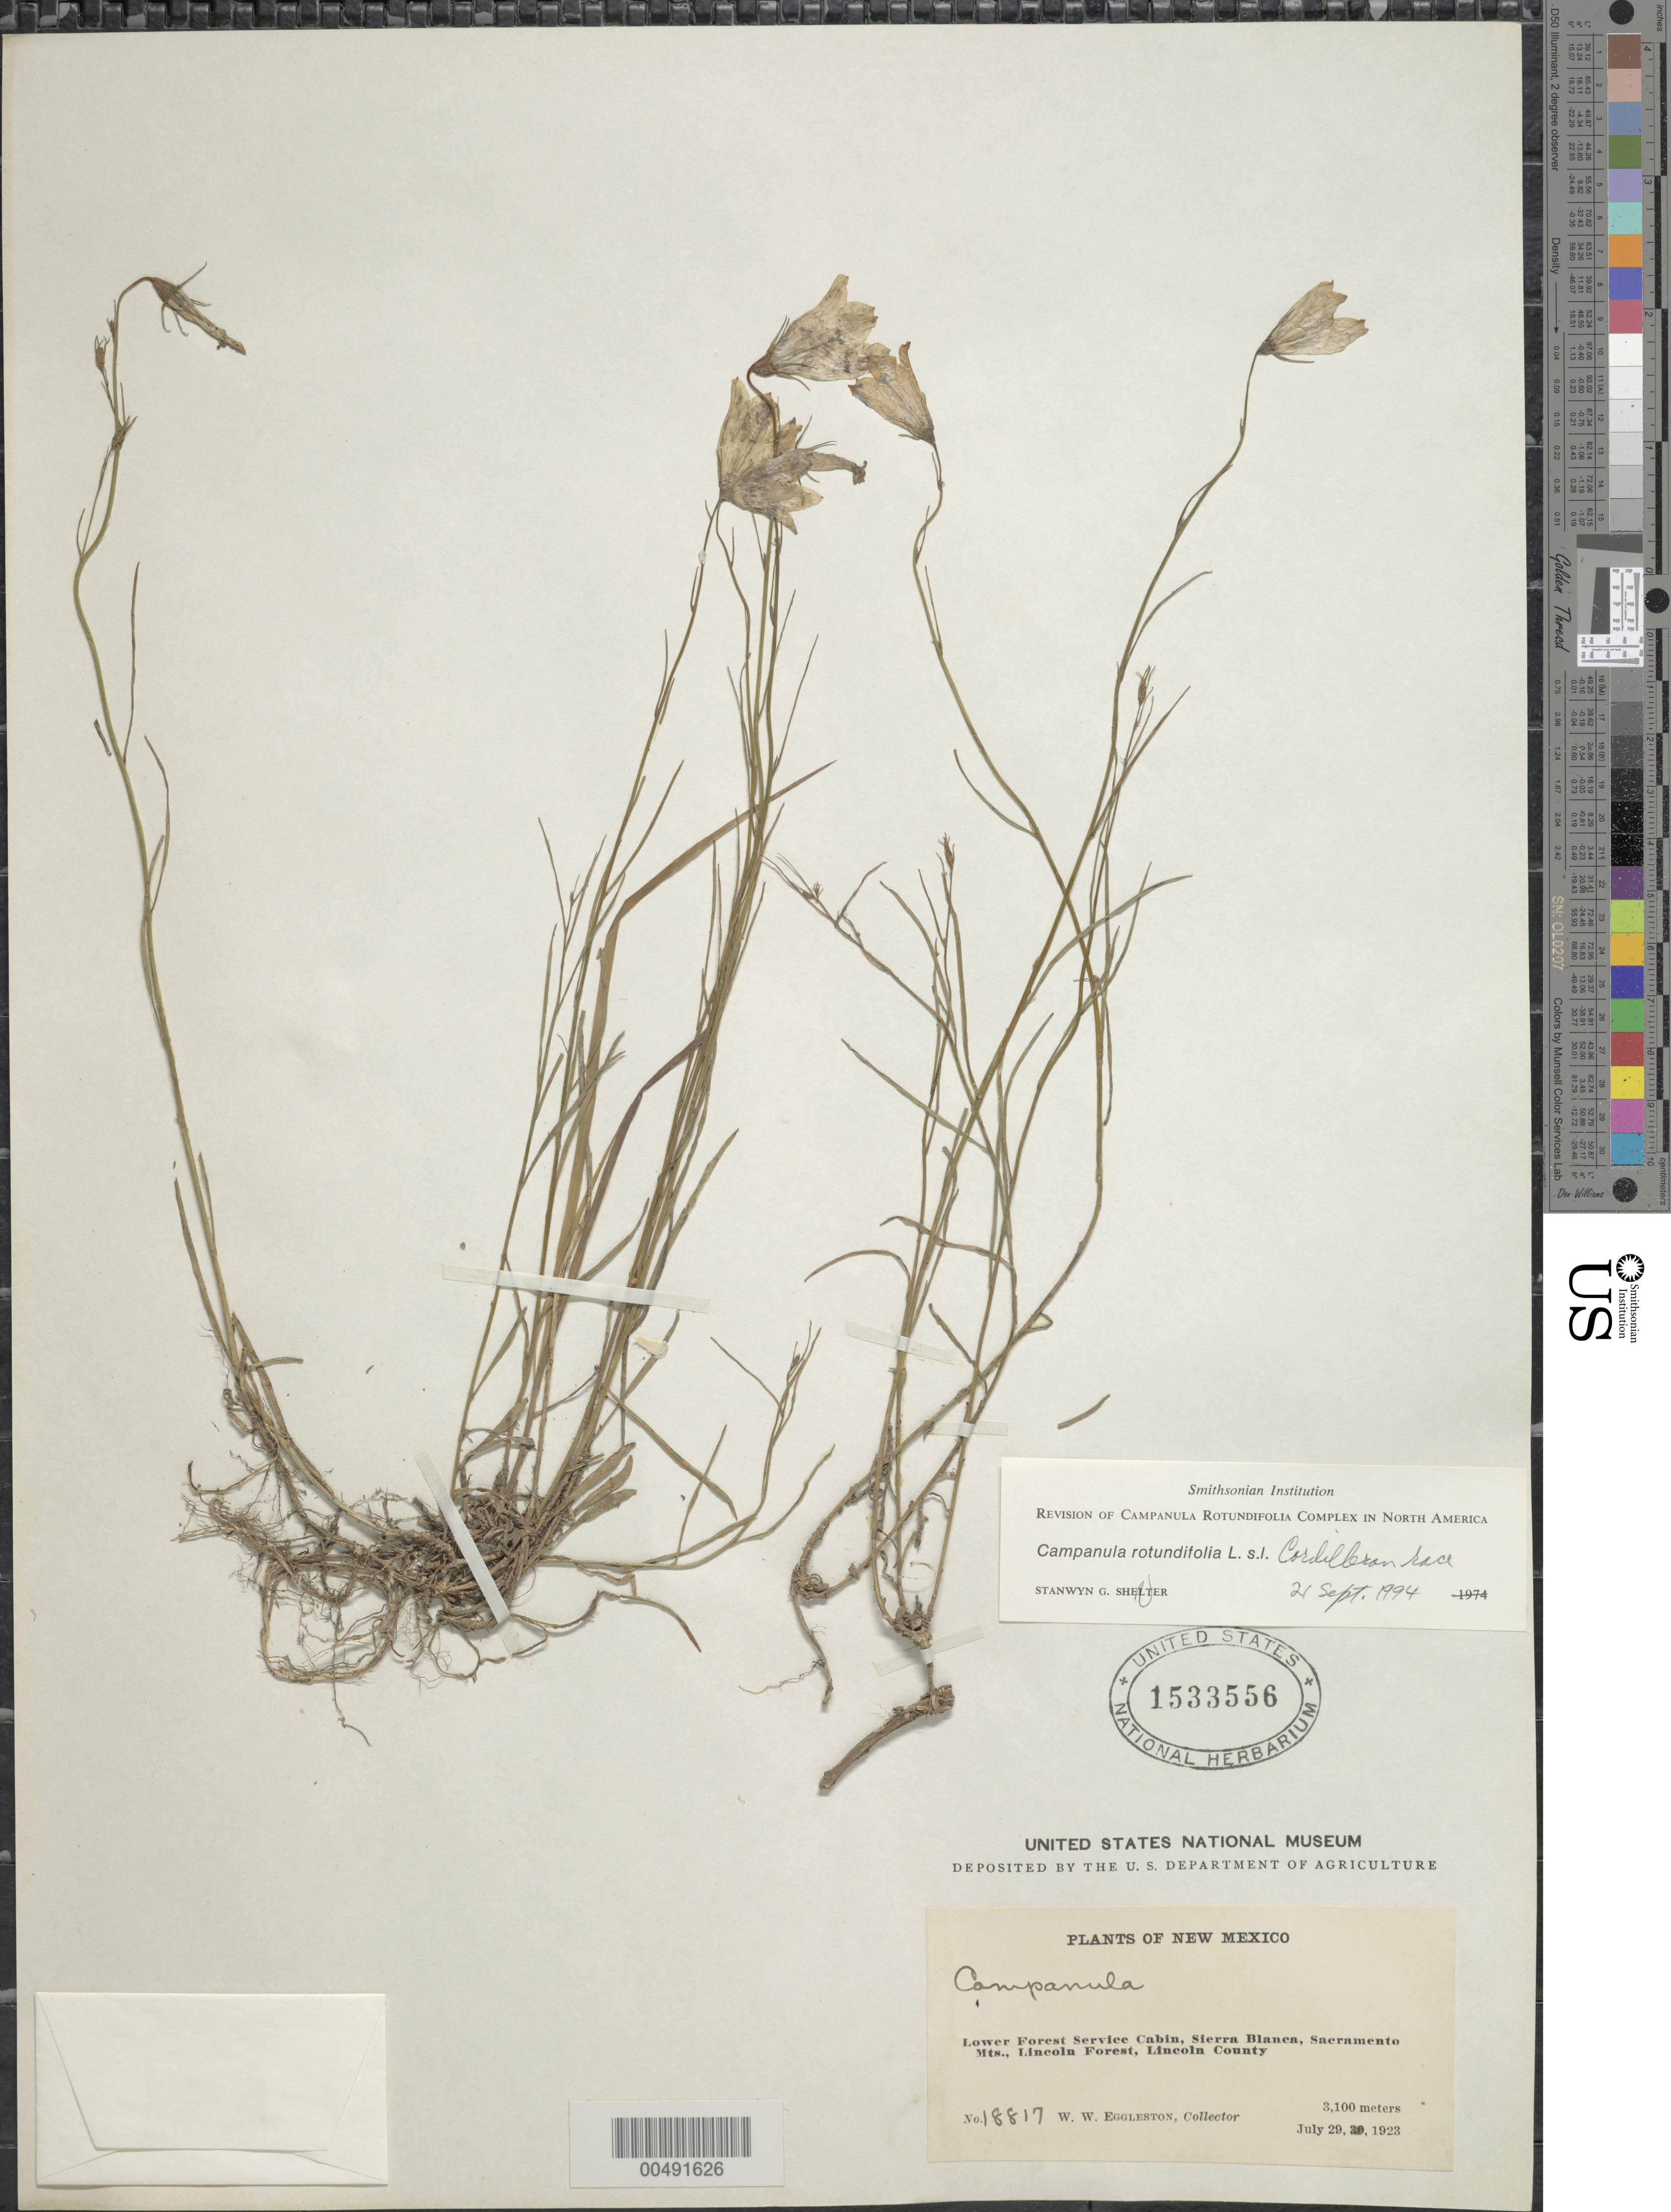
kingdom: Plantae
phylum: Tracheophyta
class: Magnoliopsida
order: Asterales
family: Campanulaceae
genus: Campanula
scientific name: Campanula rotundifolia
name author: L.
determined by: Shetler, Stanwyn G., (US), NMNH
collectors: W. W. Eggleston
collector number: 18817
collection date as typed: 29 Jul 1923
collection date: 1923-07-29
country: United States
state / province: New Mexico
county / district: Lincoln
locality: Lower Forest Service Cabin, Sierra Blanca, Sacramento Mts., Lincoln Forest,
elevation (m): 3100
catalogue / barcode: US 1533556